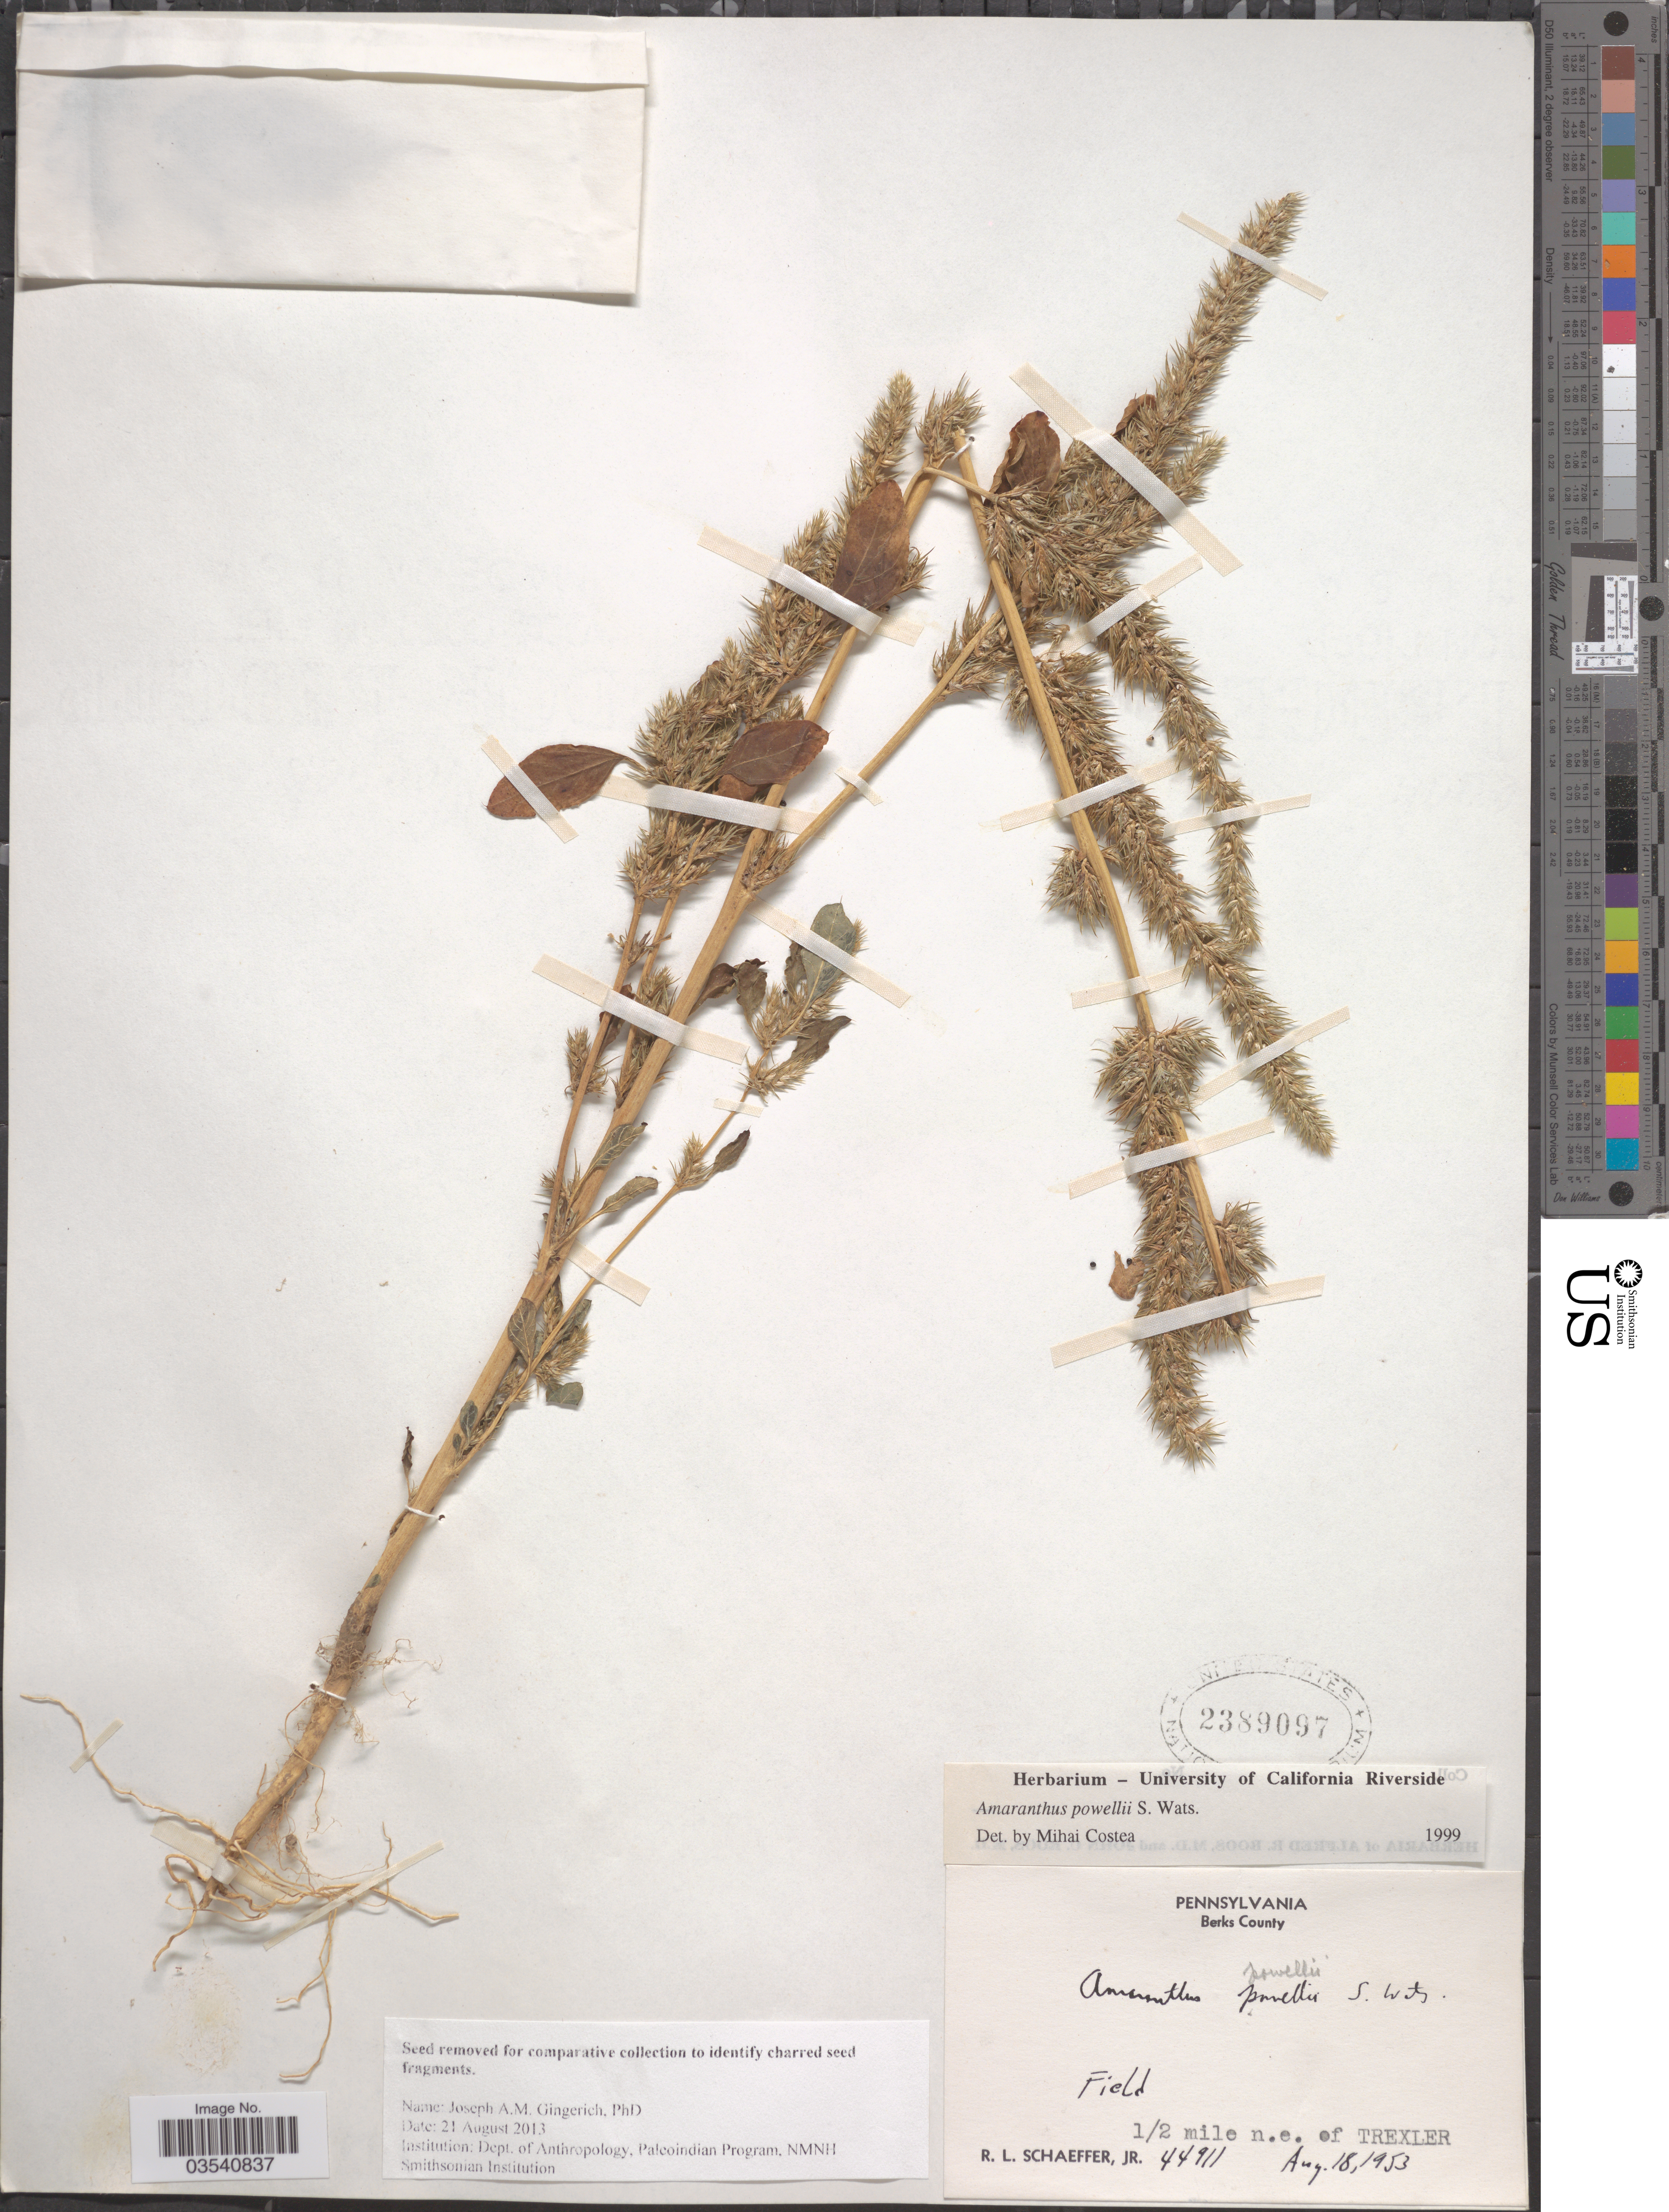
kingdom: Plantae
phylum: Tracheophyta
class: Magnoliopsida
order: Caryophyllales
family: Amaranthaceae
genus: Amaranthus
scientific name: Amaranthus powellii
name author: S. Watson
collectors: R. L. Schaeffer Jr.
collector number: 44911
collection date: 1953-08-18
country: United States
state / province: Pennsylvania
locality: Berks County. Field, 1/2 mile n.e. of Trexler.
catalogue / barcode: US 2389097